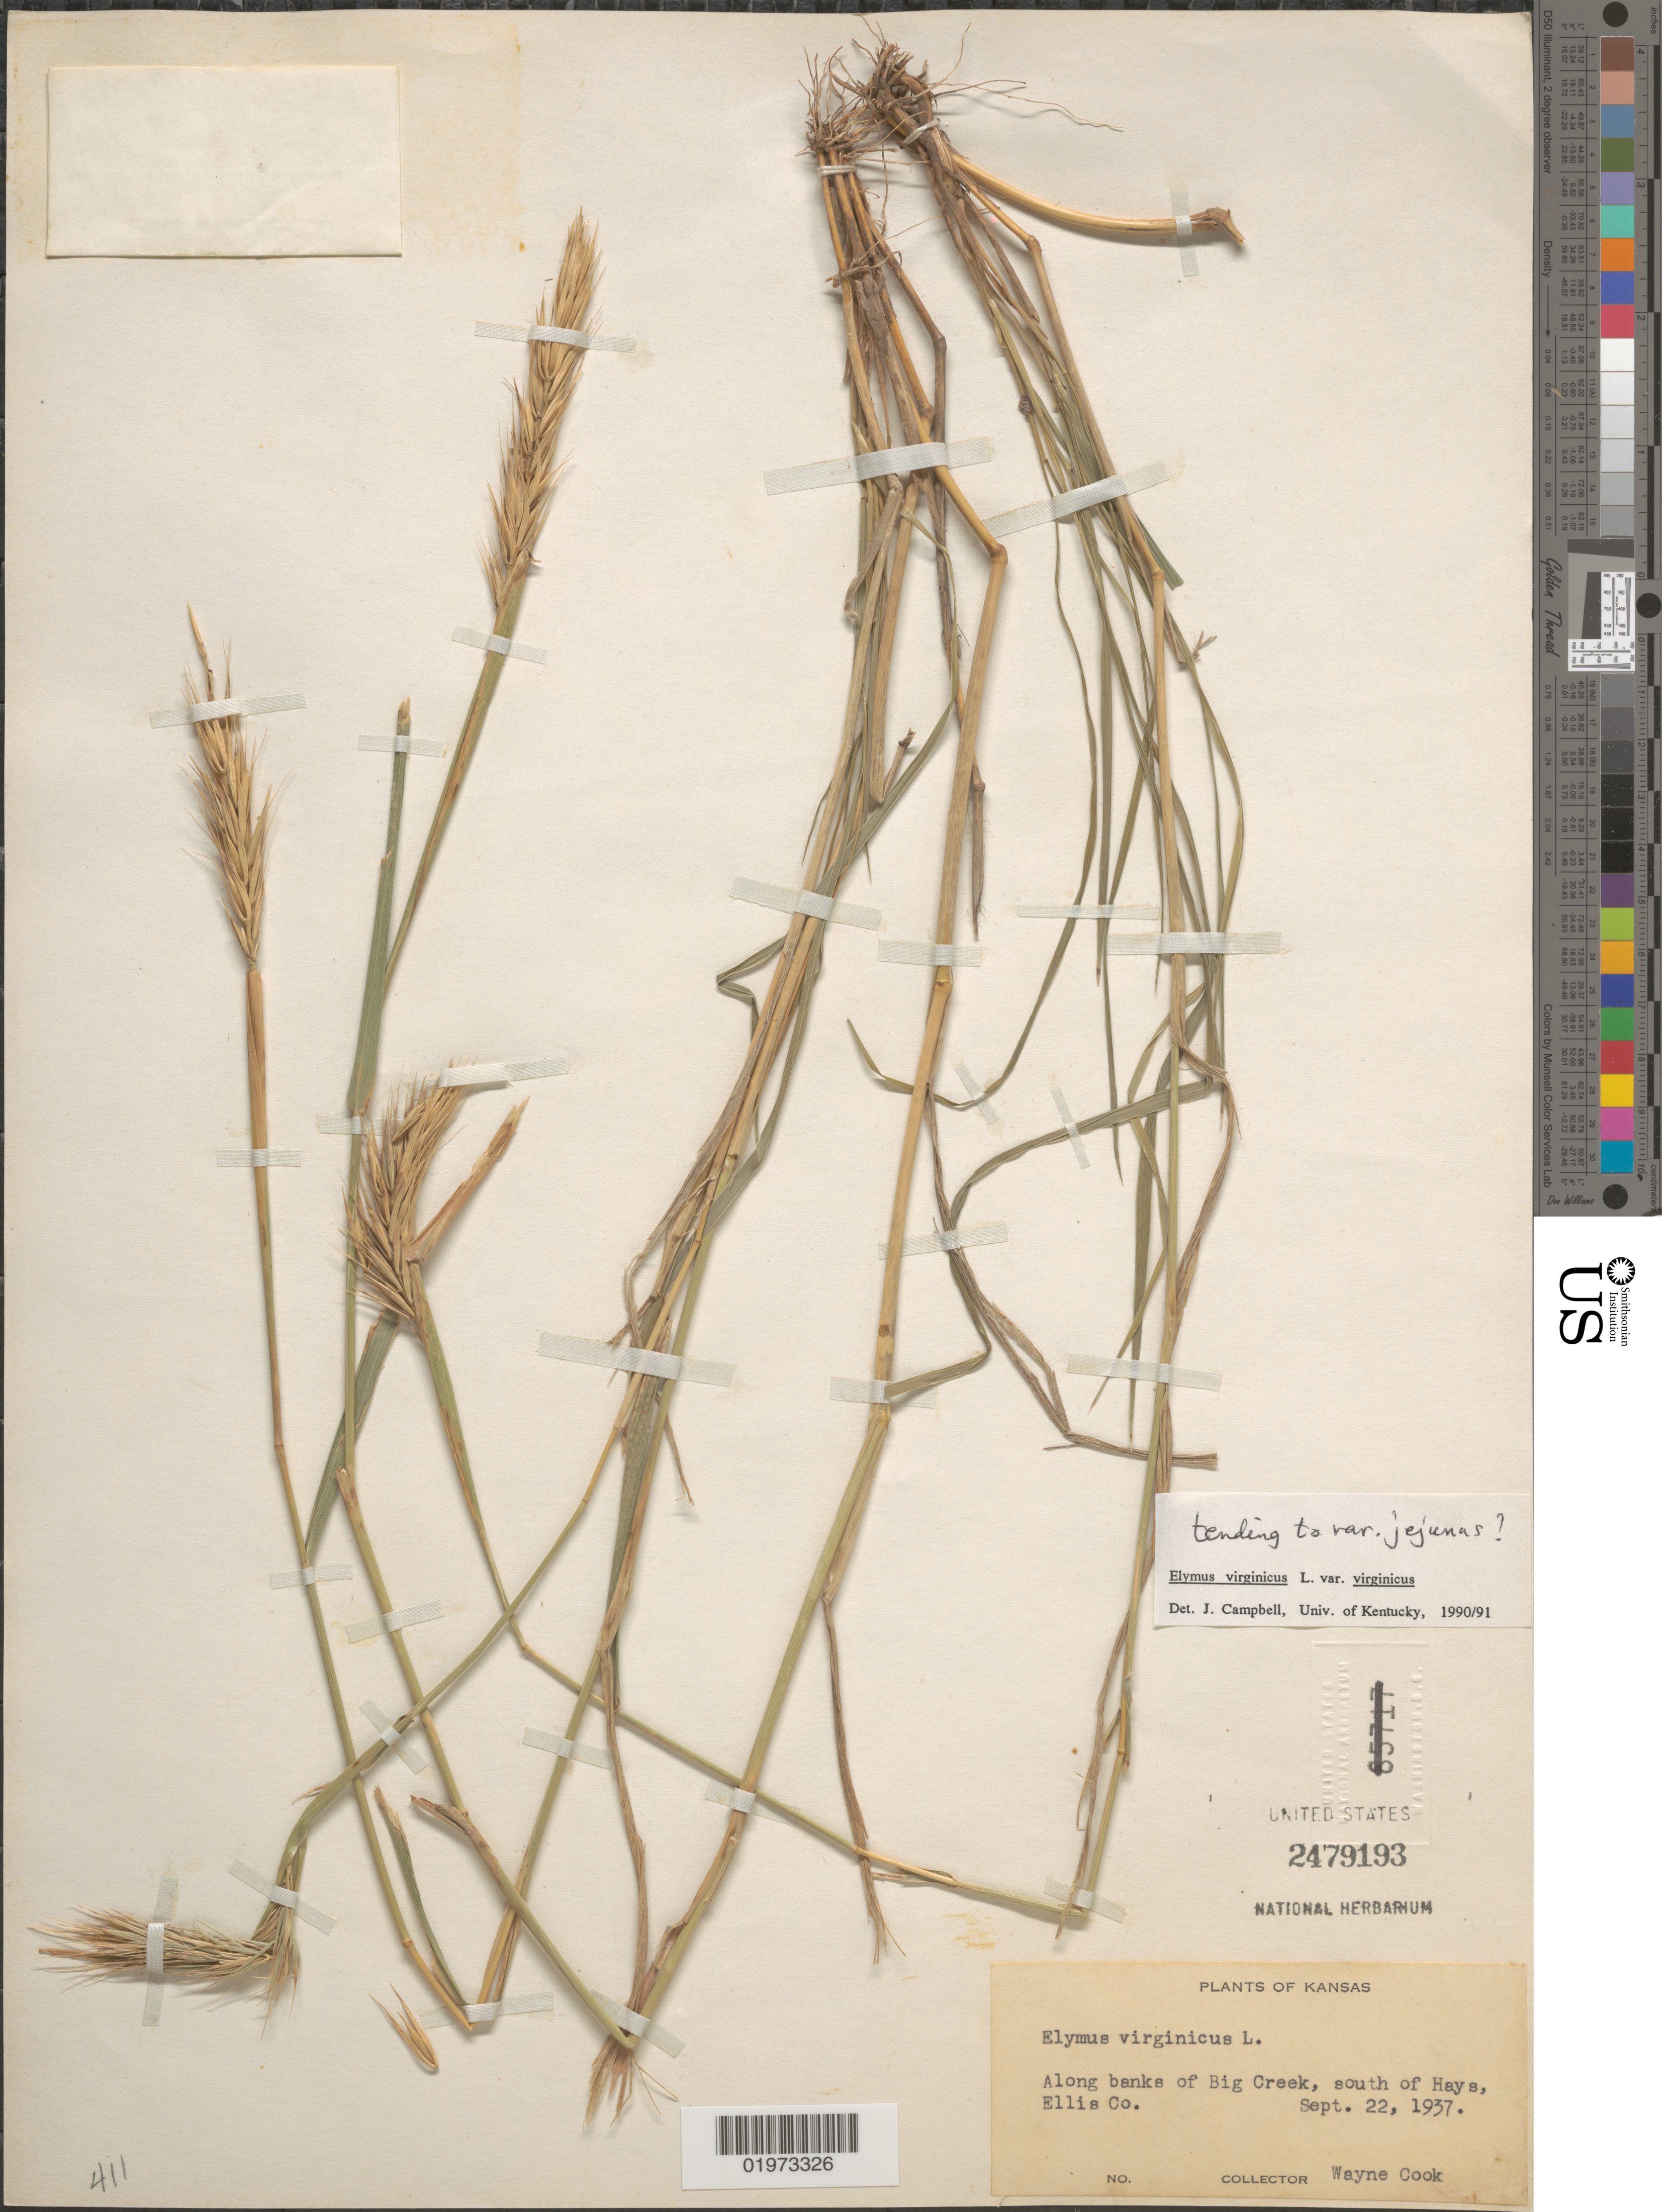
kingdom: Plantae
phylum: Tracheophyta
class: Liliopsida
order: Poales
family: Poaceae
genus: Elymus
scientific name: Elymus virginicus var. virginicus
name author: L.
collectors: W. J. Cook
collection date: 1937-09-22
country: United States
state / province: Kansas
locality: Along banks of Big Creek, south of Hays, Ellis Co.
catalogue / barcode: US 2479193